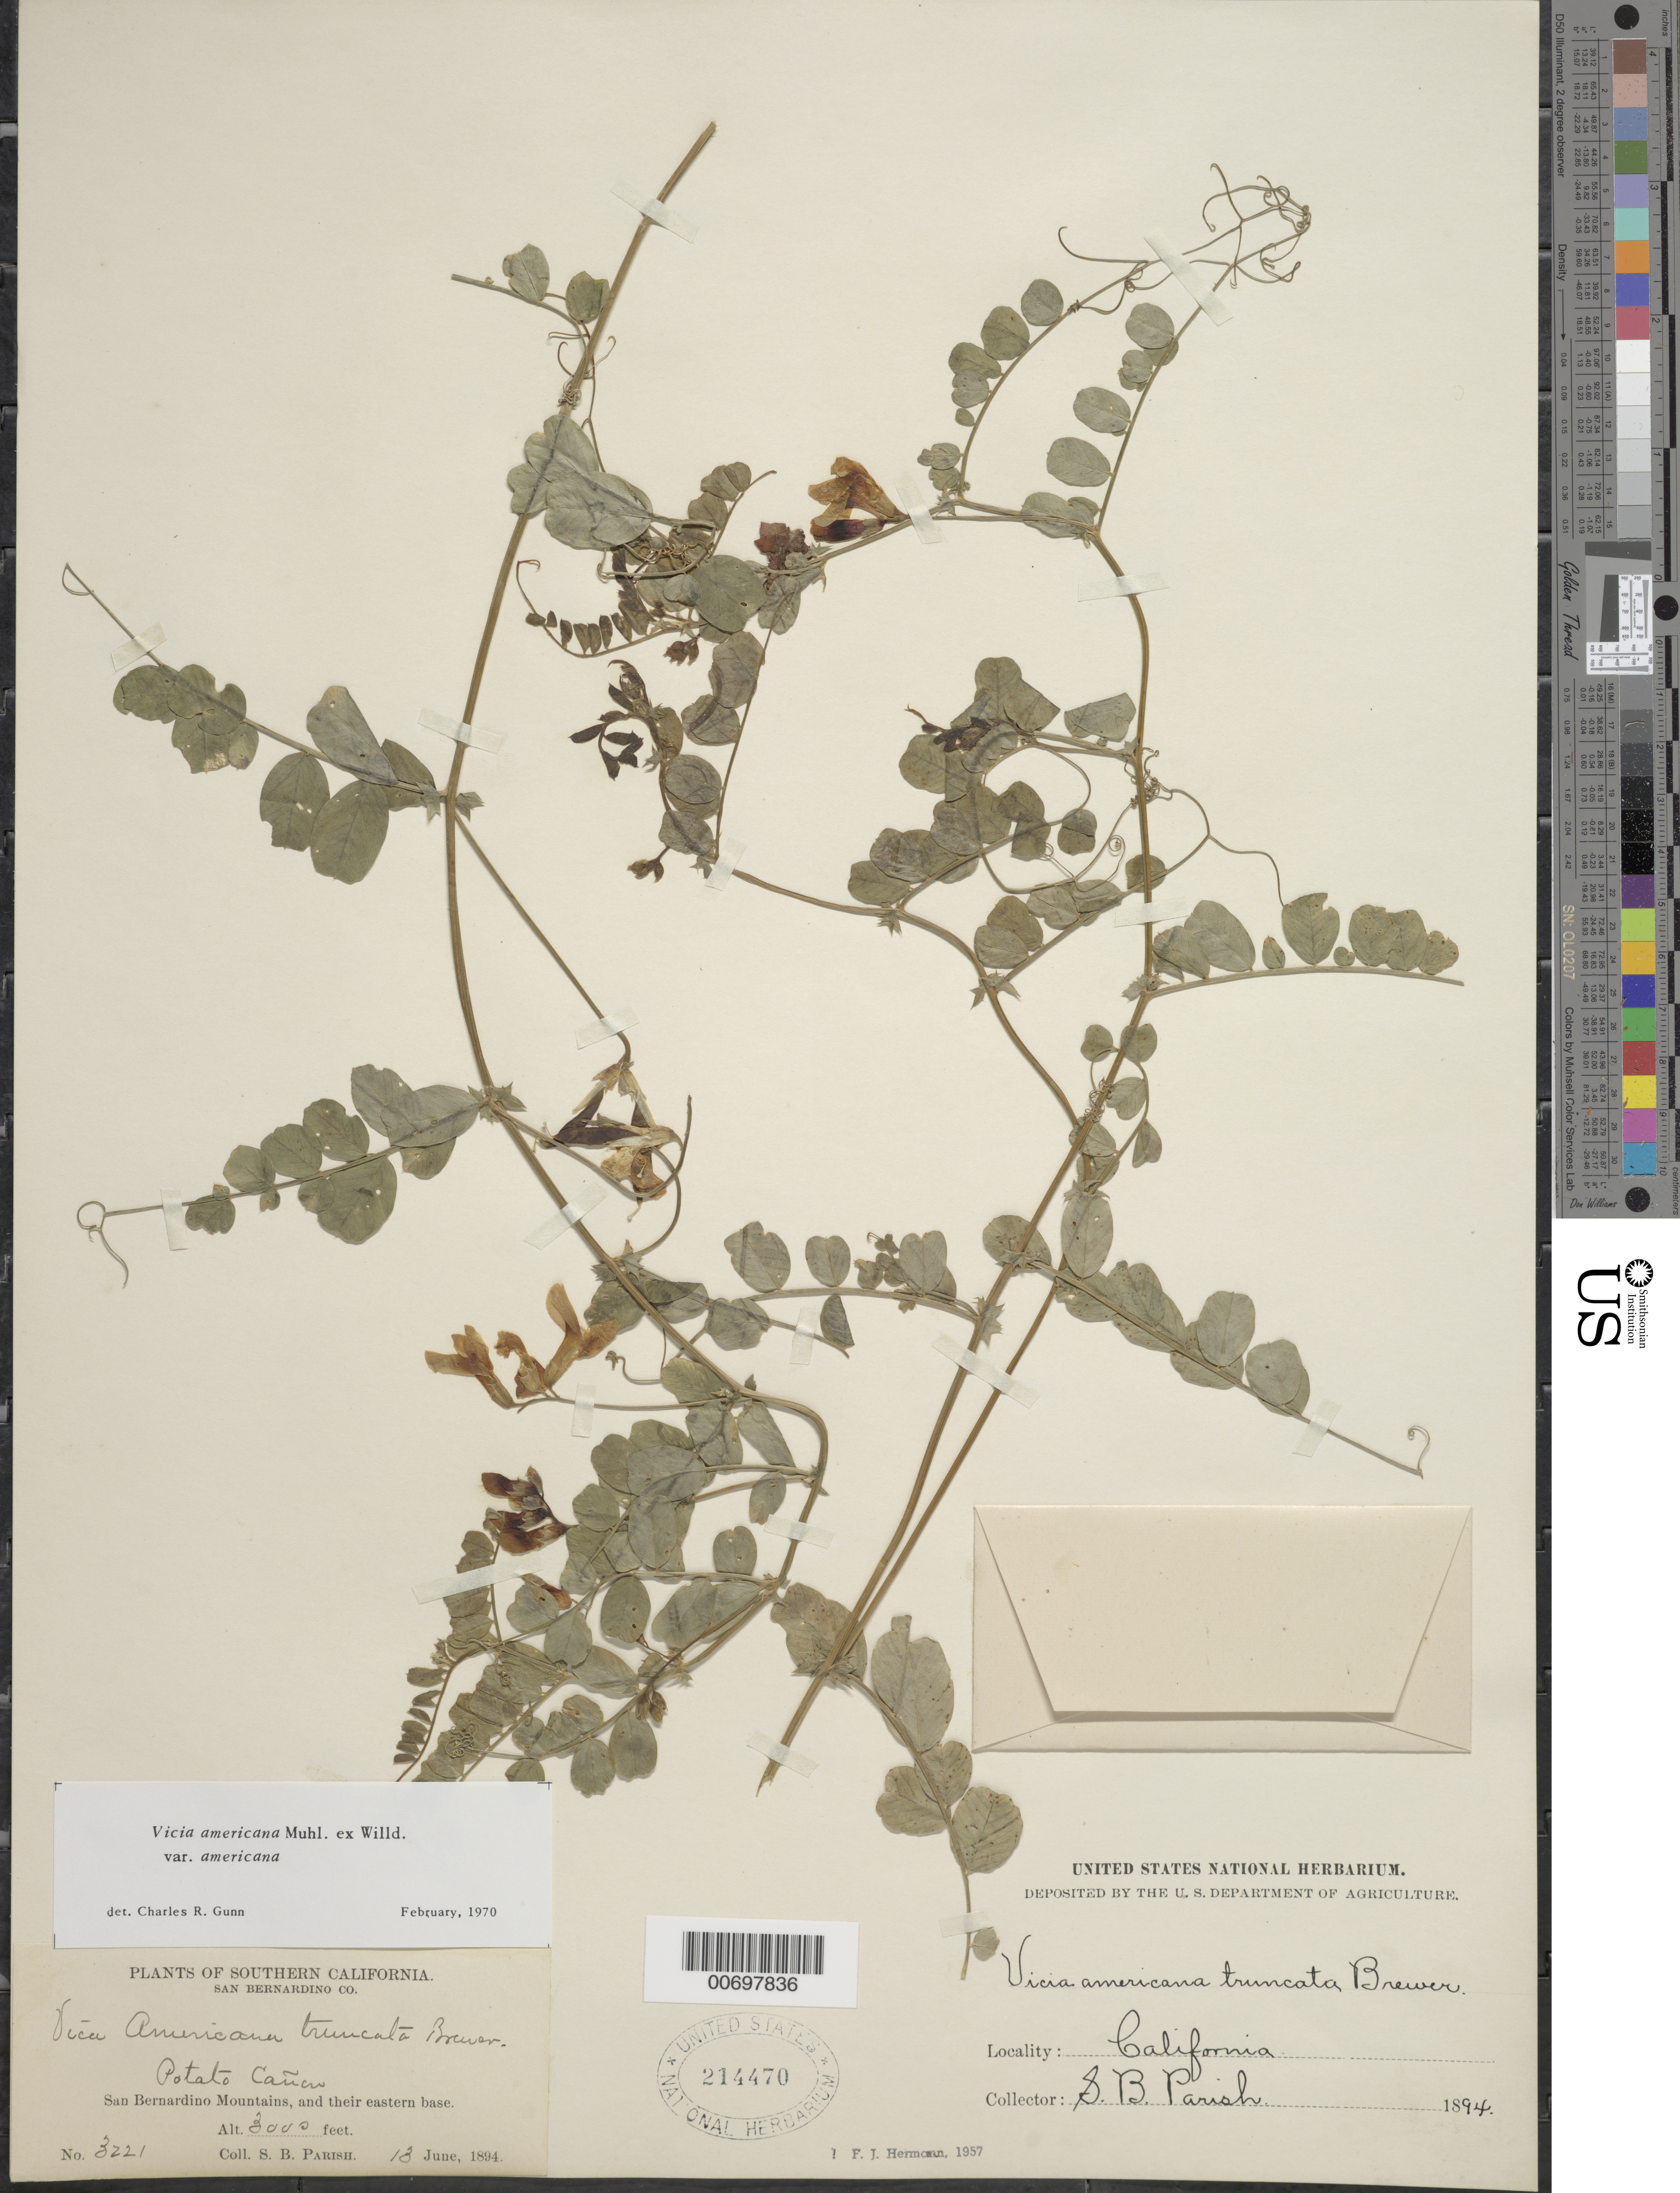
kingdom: Plantae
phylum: Tracheophyta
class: Magnoliopsida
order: Fabales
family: Fabaceae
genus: Vicia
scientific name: Vicia americana var. americana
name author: Muhl. ex Willd.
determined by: Gunn, C. R.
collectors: S. B. Parish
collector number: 3221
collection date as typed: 13 Jun 1894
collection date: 1894-06-13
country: United States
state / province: California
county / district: San Bernardino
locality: Potato Cañon, San Bernardino Mts., and their eastern base.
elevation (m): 914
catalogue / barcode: US 214470